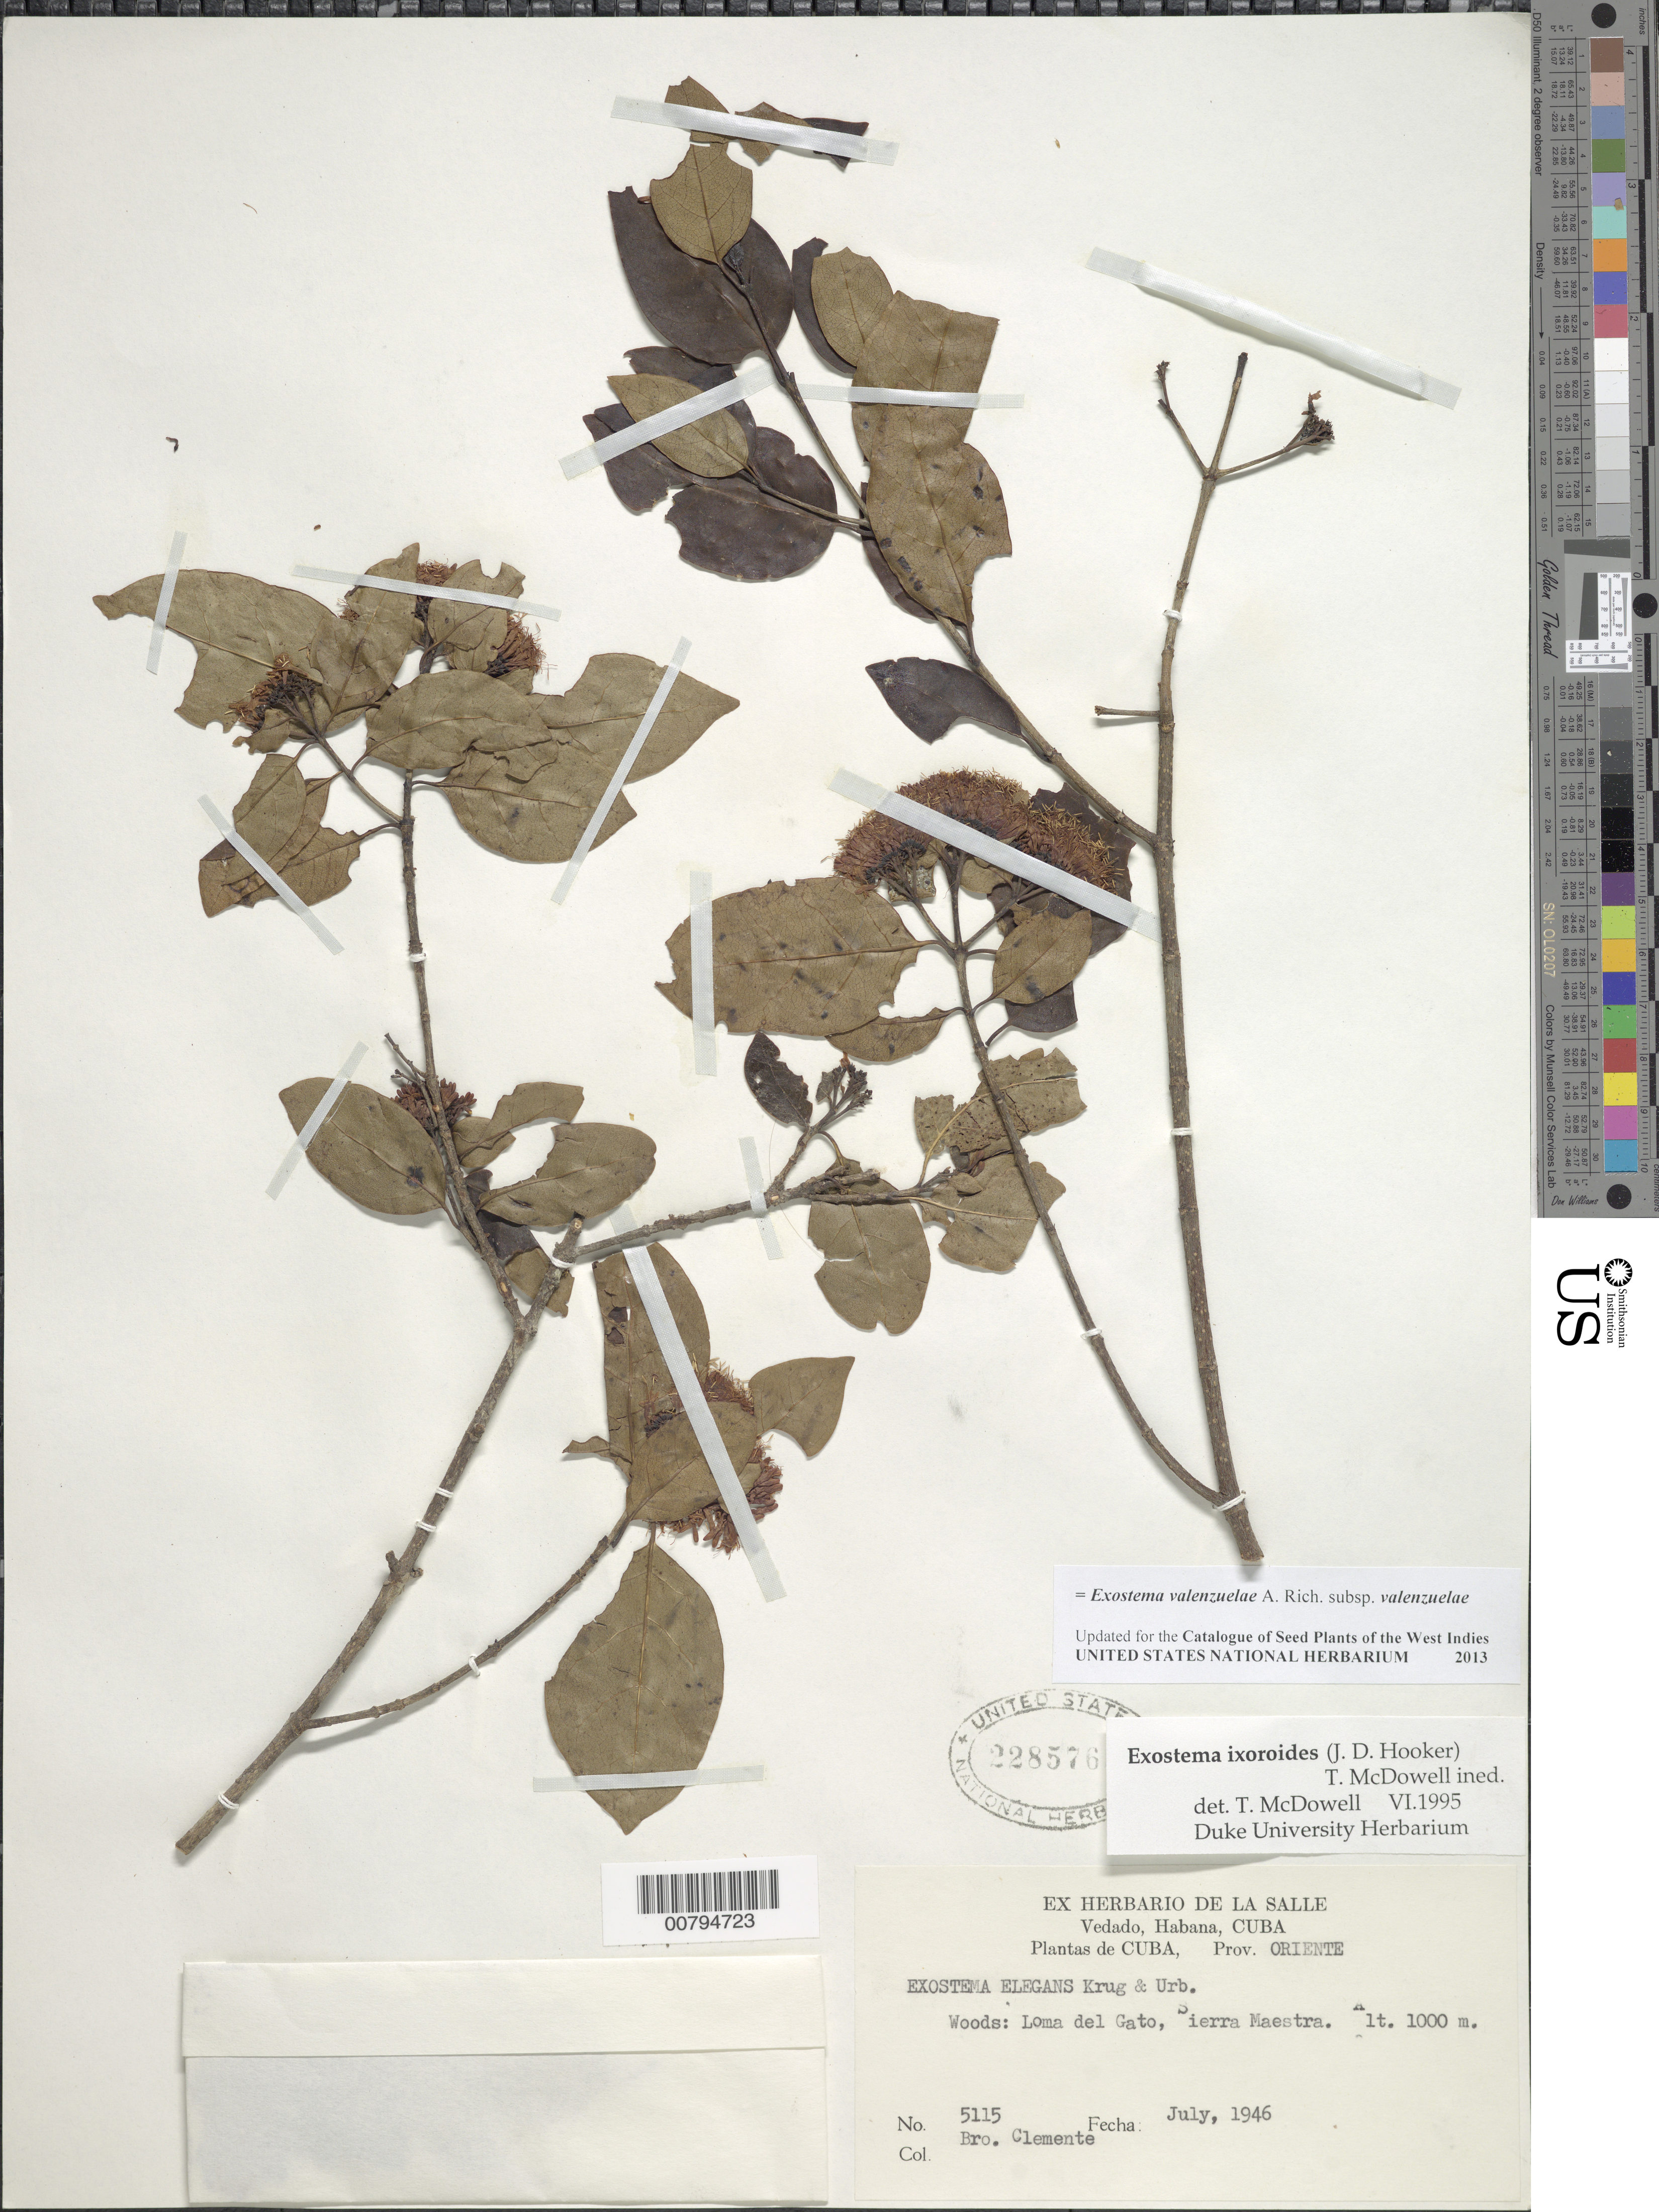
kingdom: Plantae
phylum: Tracheophyta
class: Magnoliopsida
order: Gentianales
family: Rubiaceae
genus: Exostema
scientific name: Exostema valenzuelae subsp. valenzuelae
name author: A. Rich.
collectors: Bro. Clemente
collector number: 5115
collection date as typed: Jul 1946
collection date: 1946-07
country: Cuba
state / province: Oriente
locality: Loma del Gato, Sierra Maestra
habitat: Woods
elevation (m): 1000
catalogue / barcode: US 2285768